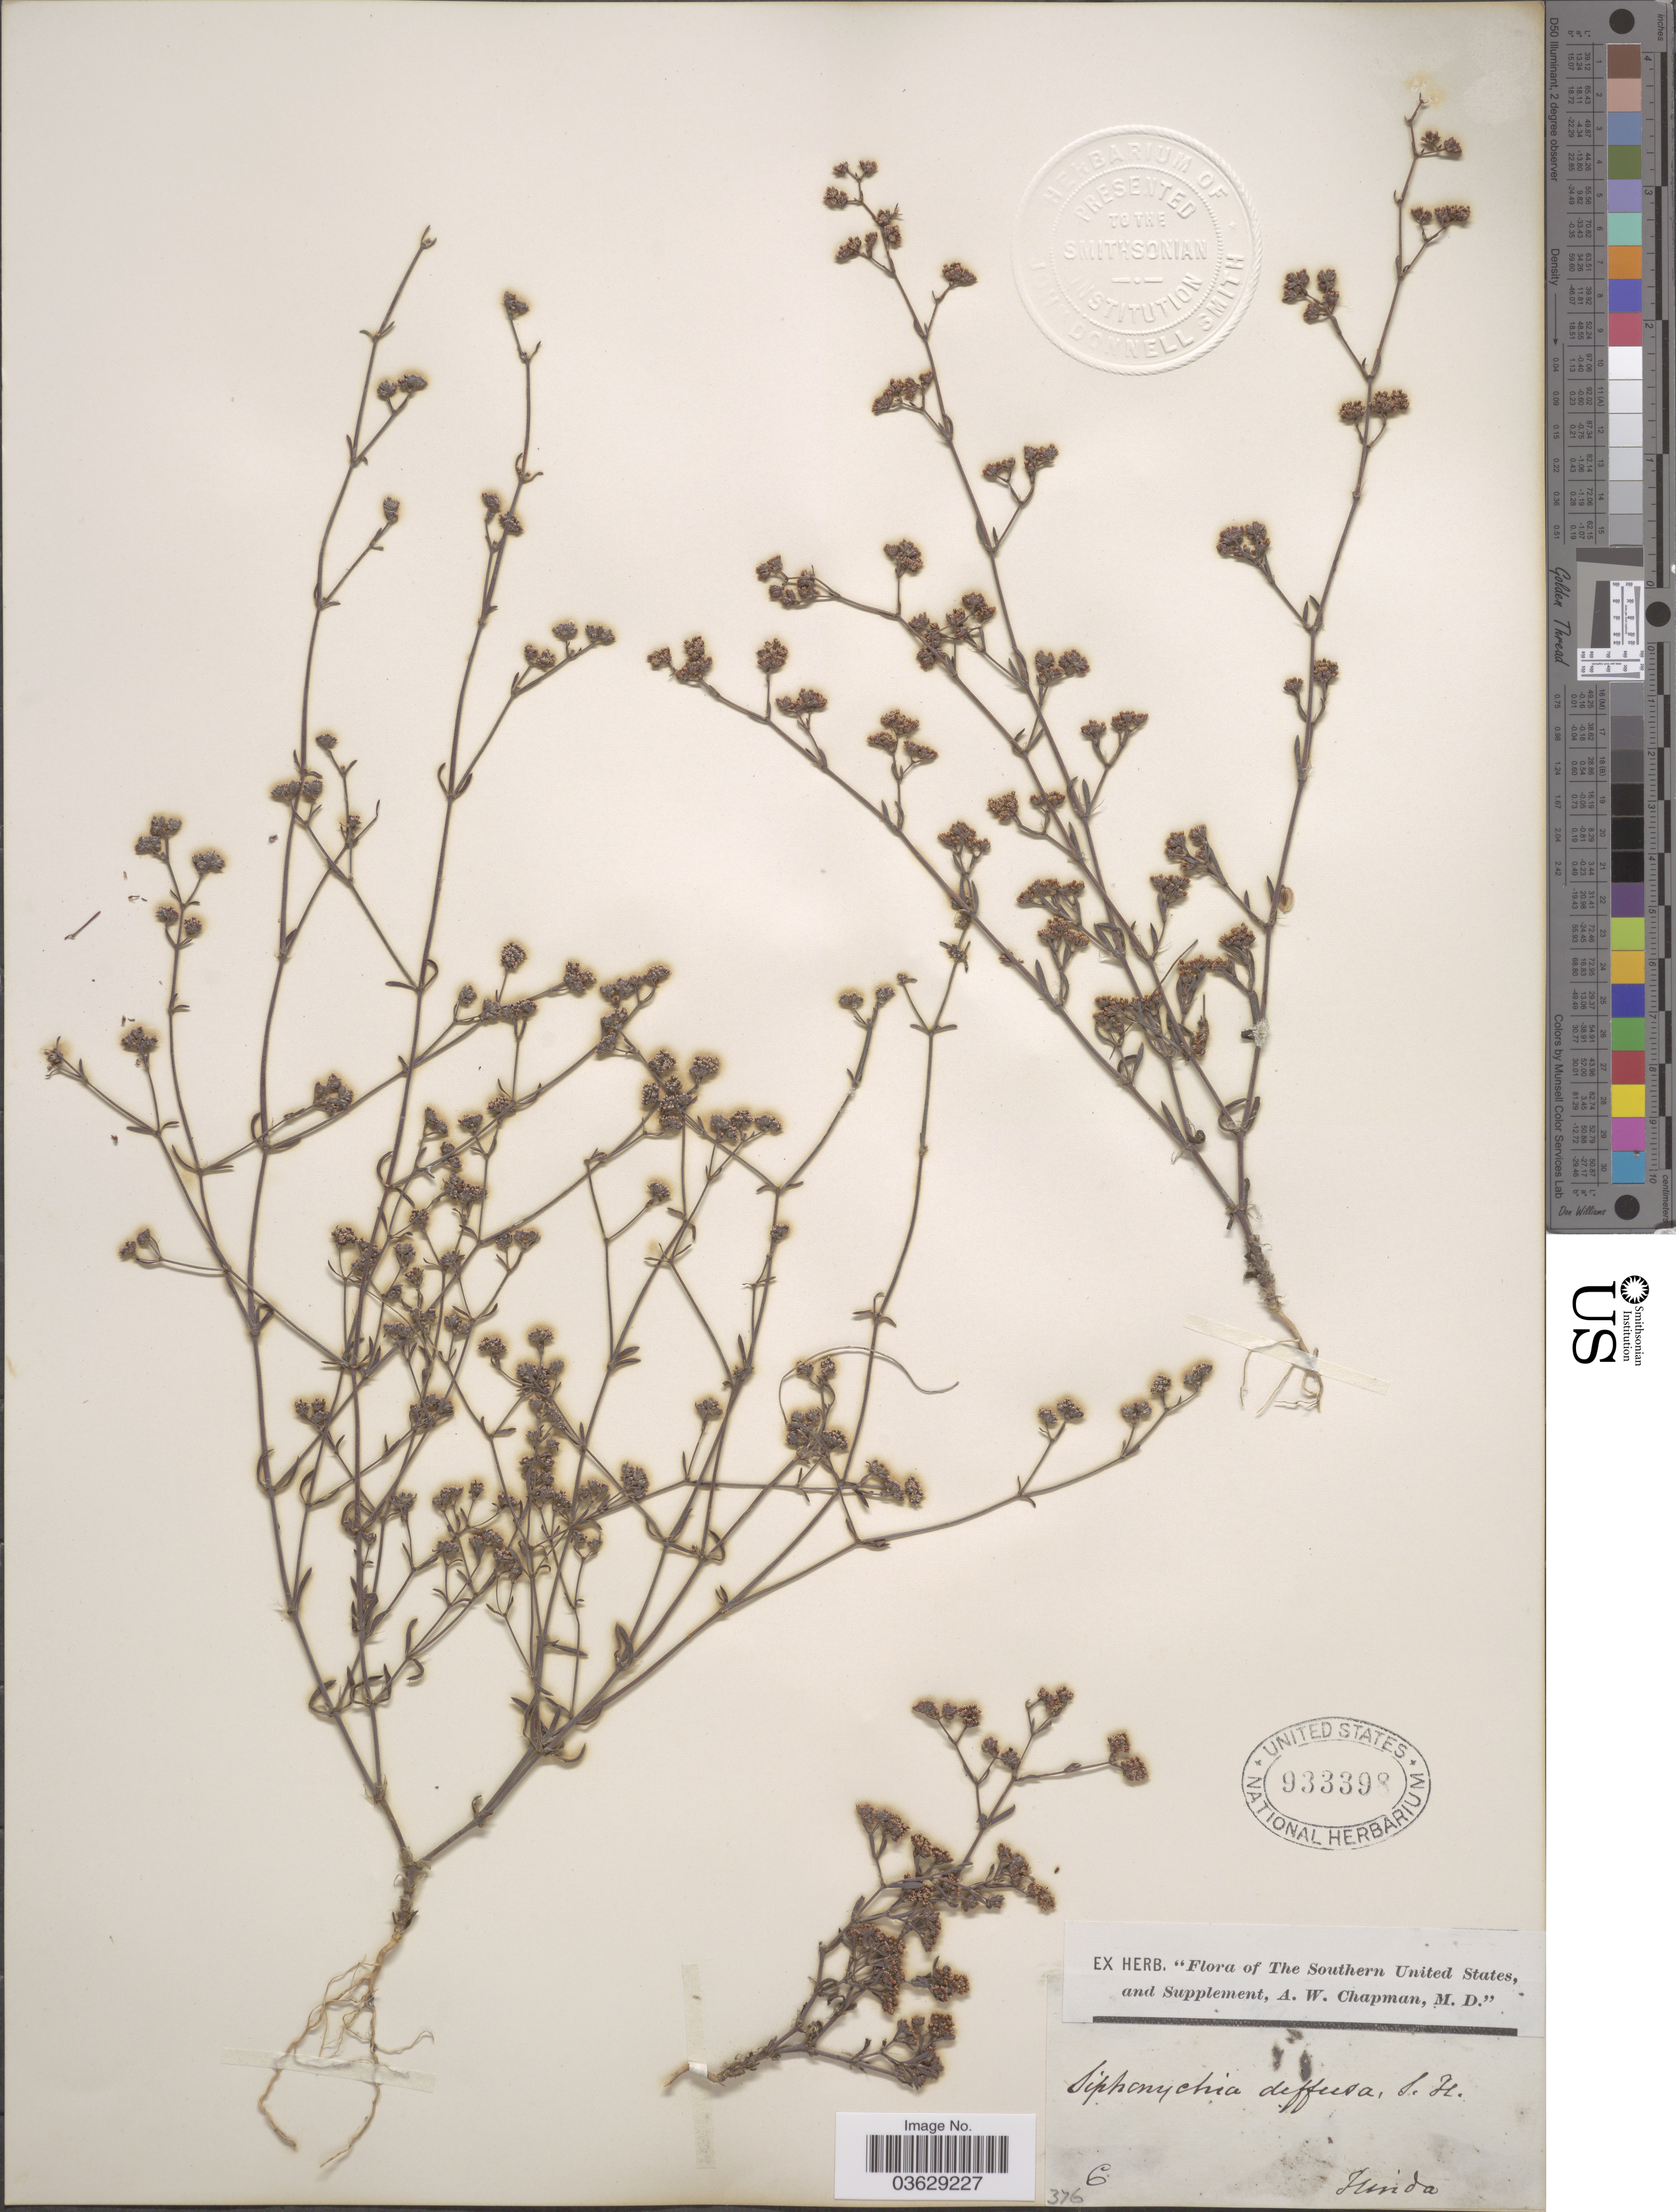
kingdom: Plantae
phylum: Tracheophyta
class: Magnoliopsida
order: Caryophyllales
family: Caryophyllaceae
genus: Paronychia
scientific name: Paronychia patula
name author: Shinners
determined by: Strong, Mark T., (BOT), Smithsonian Institution - National Museum of Natural History (UNITED STATES)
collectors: ex herb. A.W. Chapman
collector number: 3766*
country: United States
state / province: Florida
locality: The Southern United States.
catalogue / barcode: US 933398